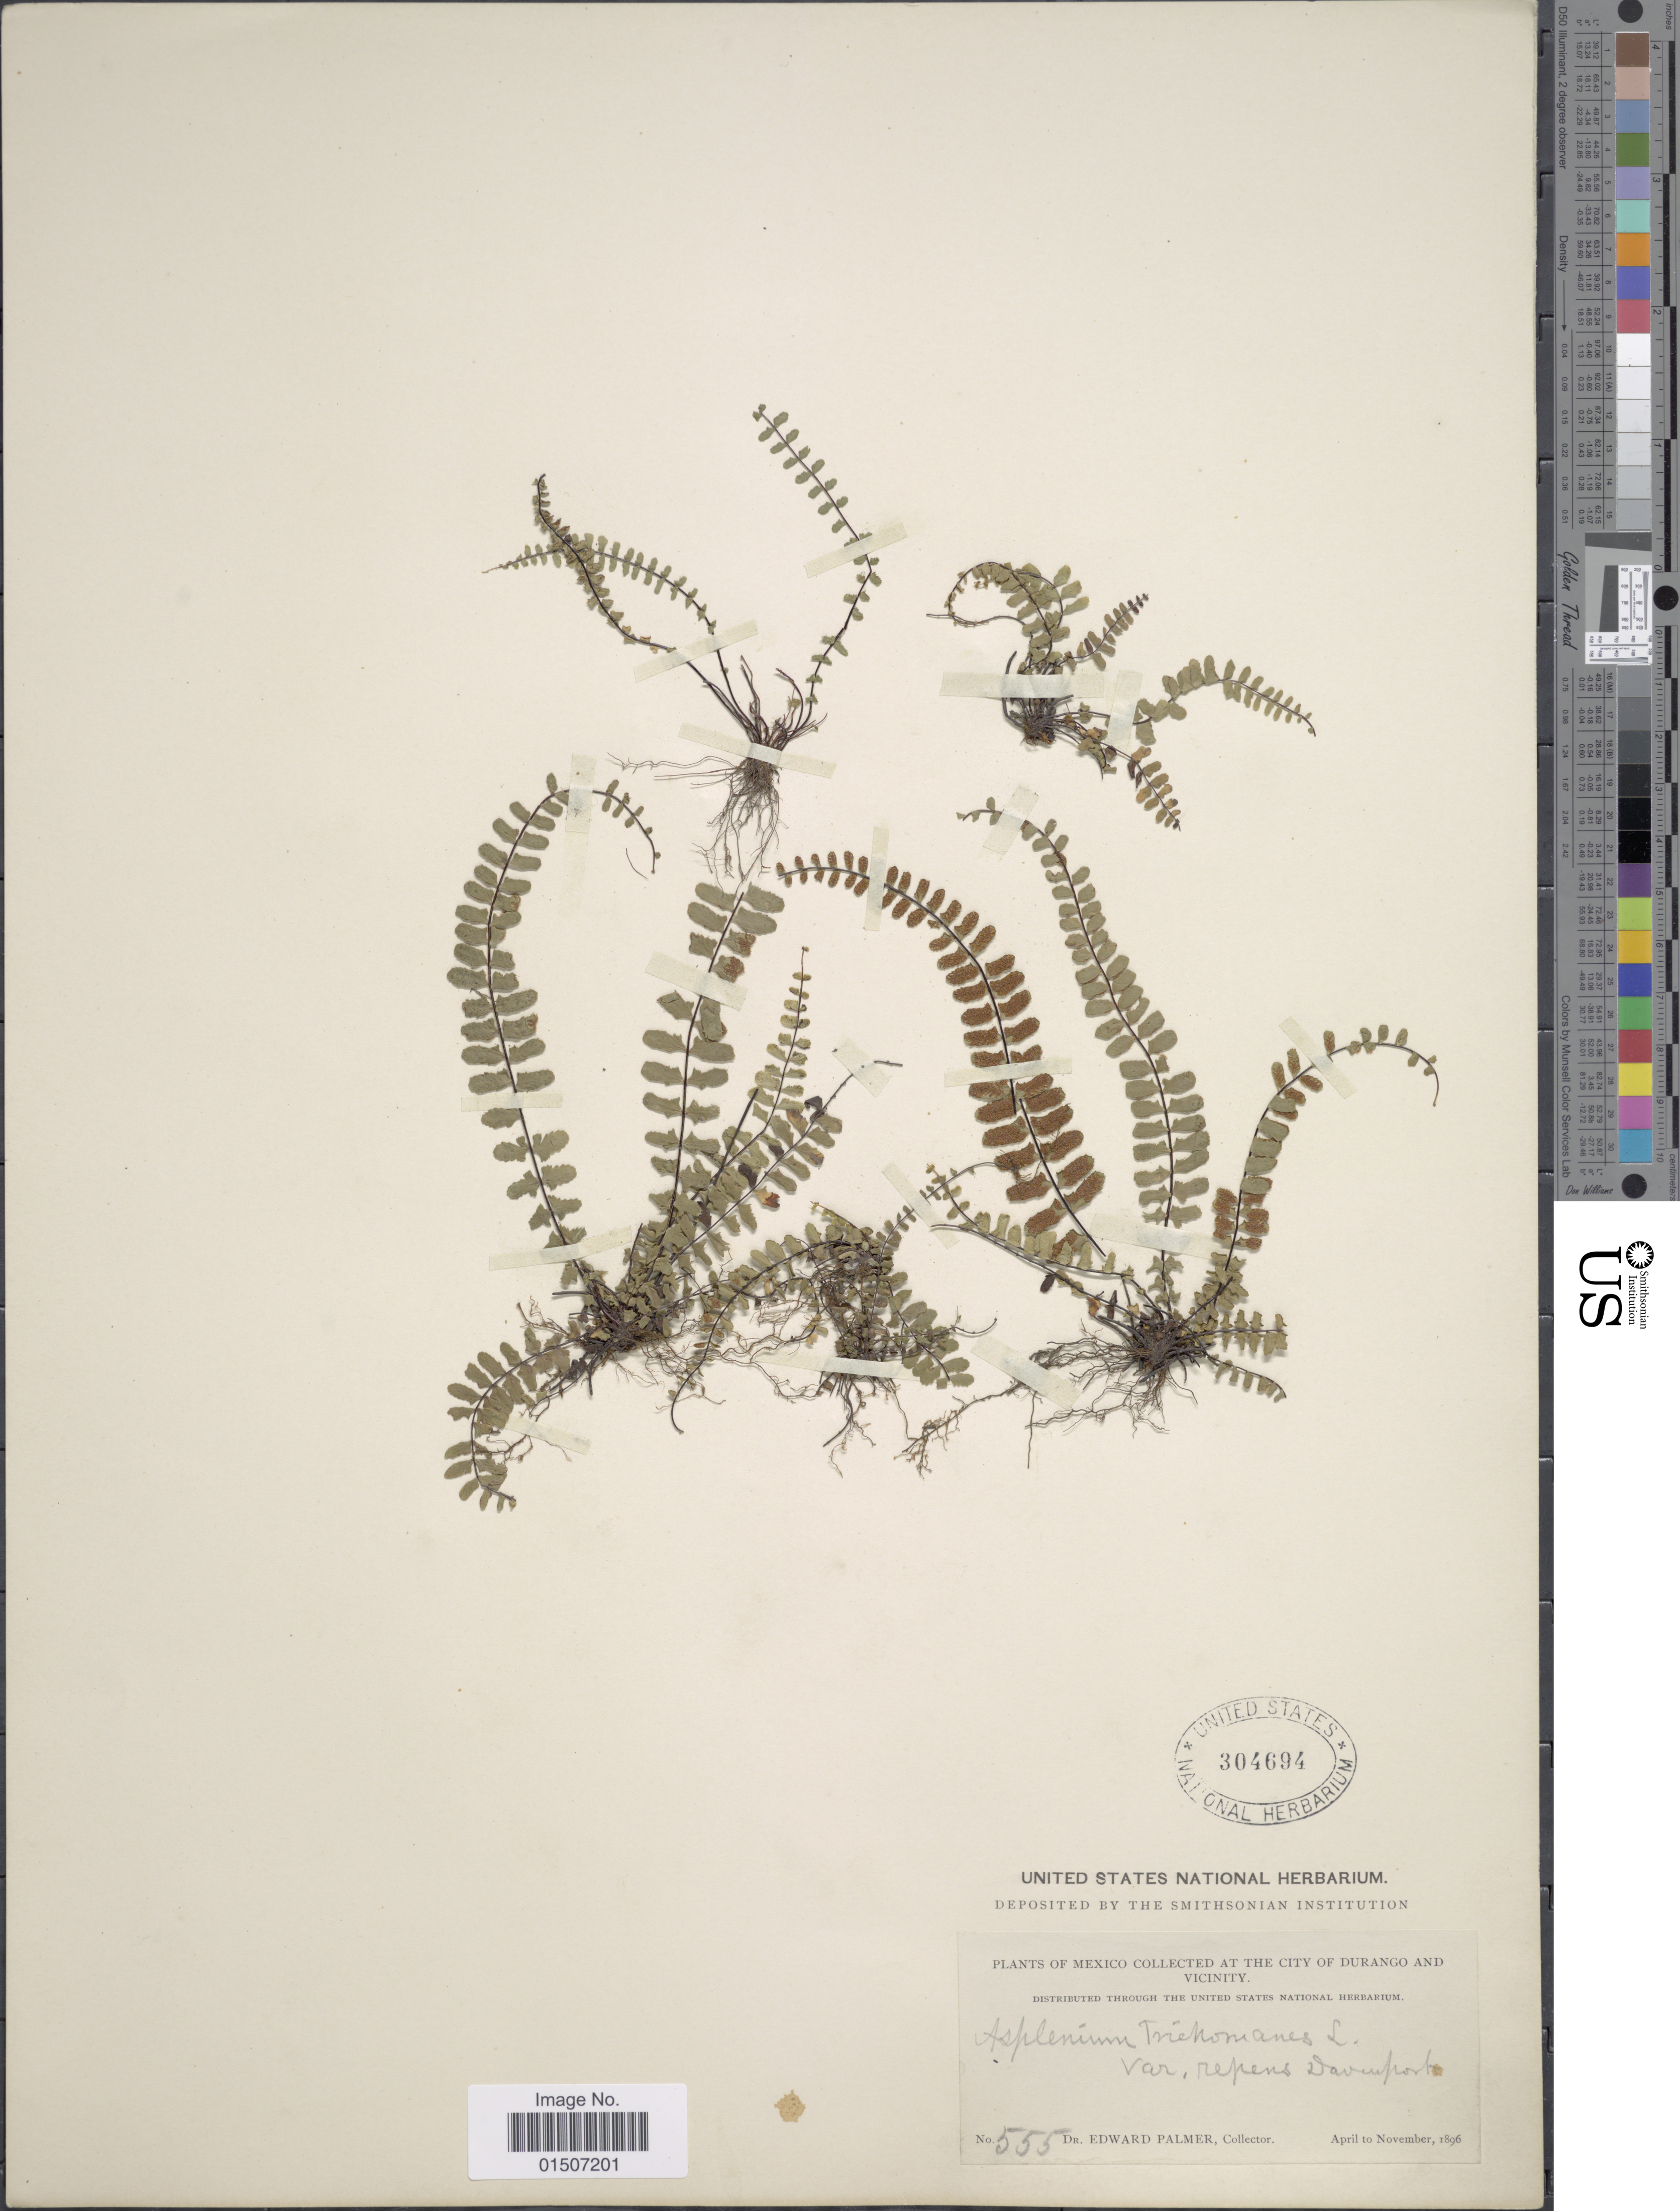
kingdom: Plantae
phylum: Tracheophyta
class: Polypodiopsida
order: Polypodiales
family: Aspleniaceae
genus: Asplenium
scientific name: Asplenium palmeri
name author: Maxon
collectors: E. Palmer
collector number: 555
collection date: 1896-04/1896-11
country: Mexico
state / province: Durango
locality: The City of Durango and vicinity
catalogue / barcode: US 304694